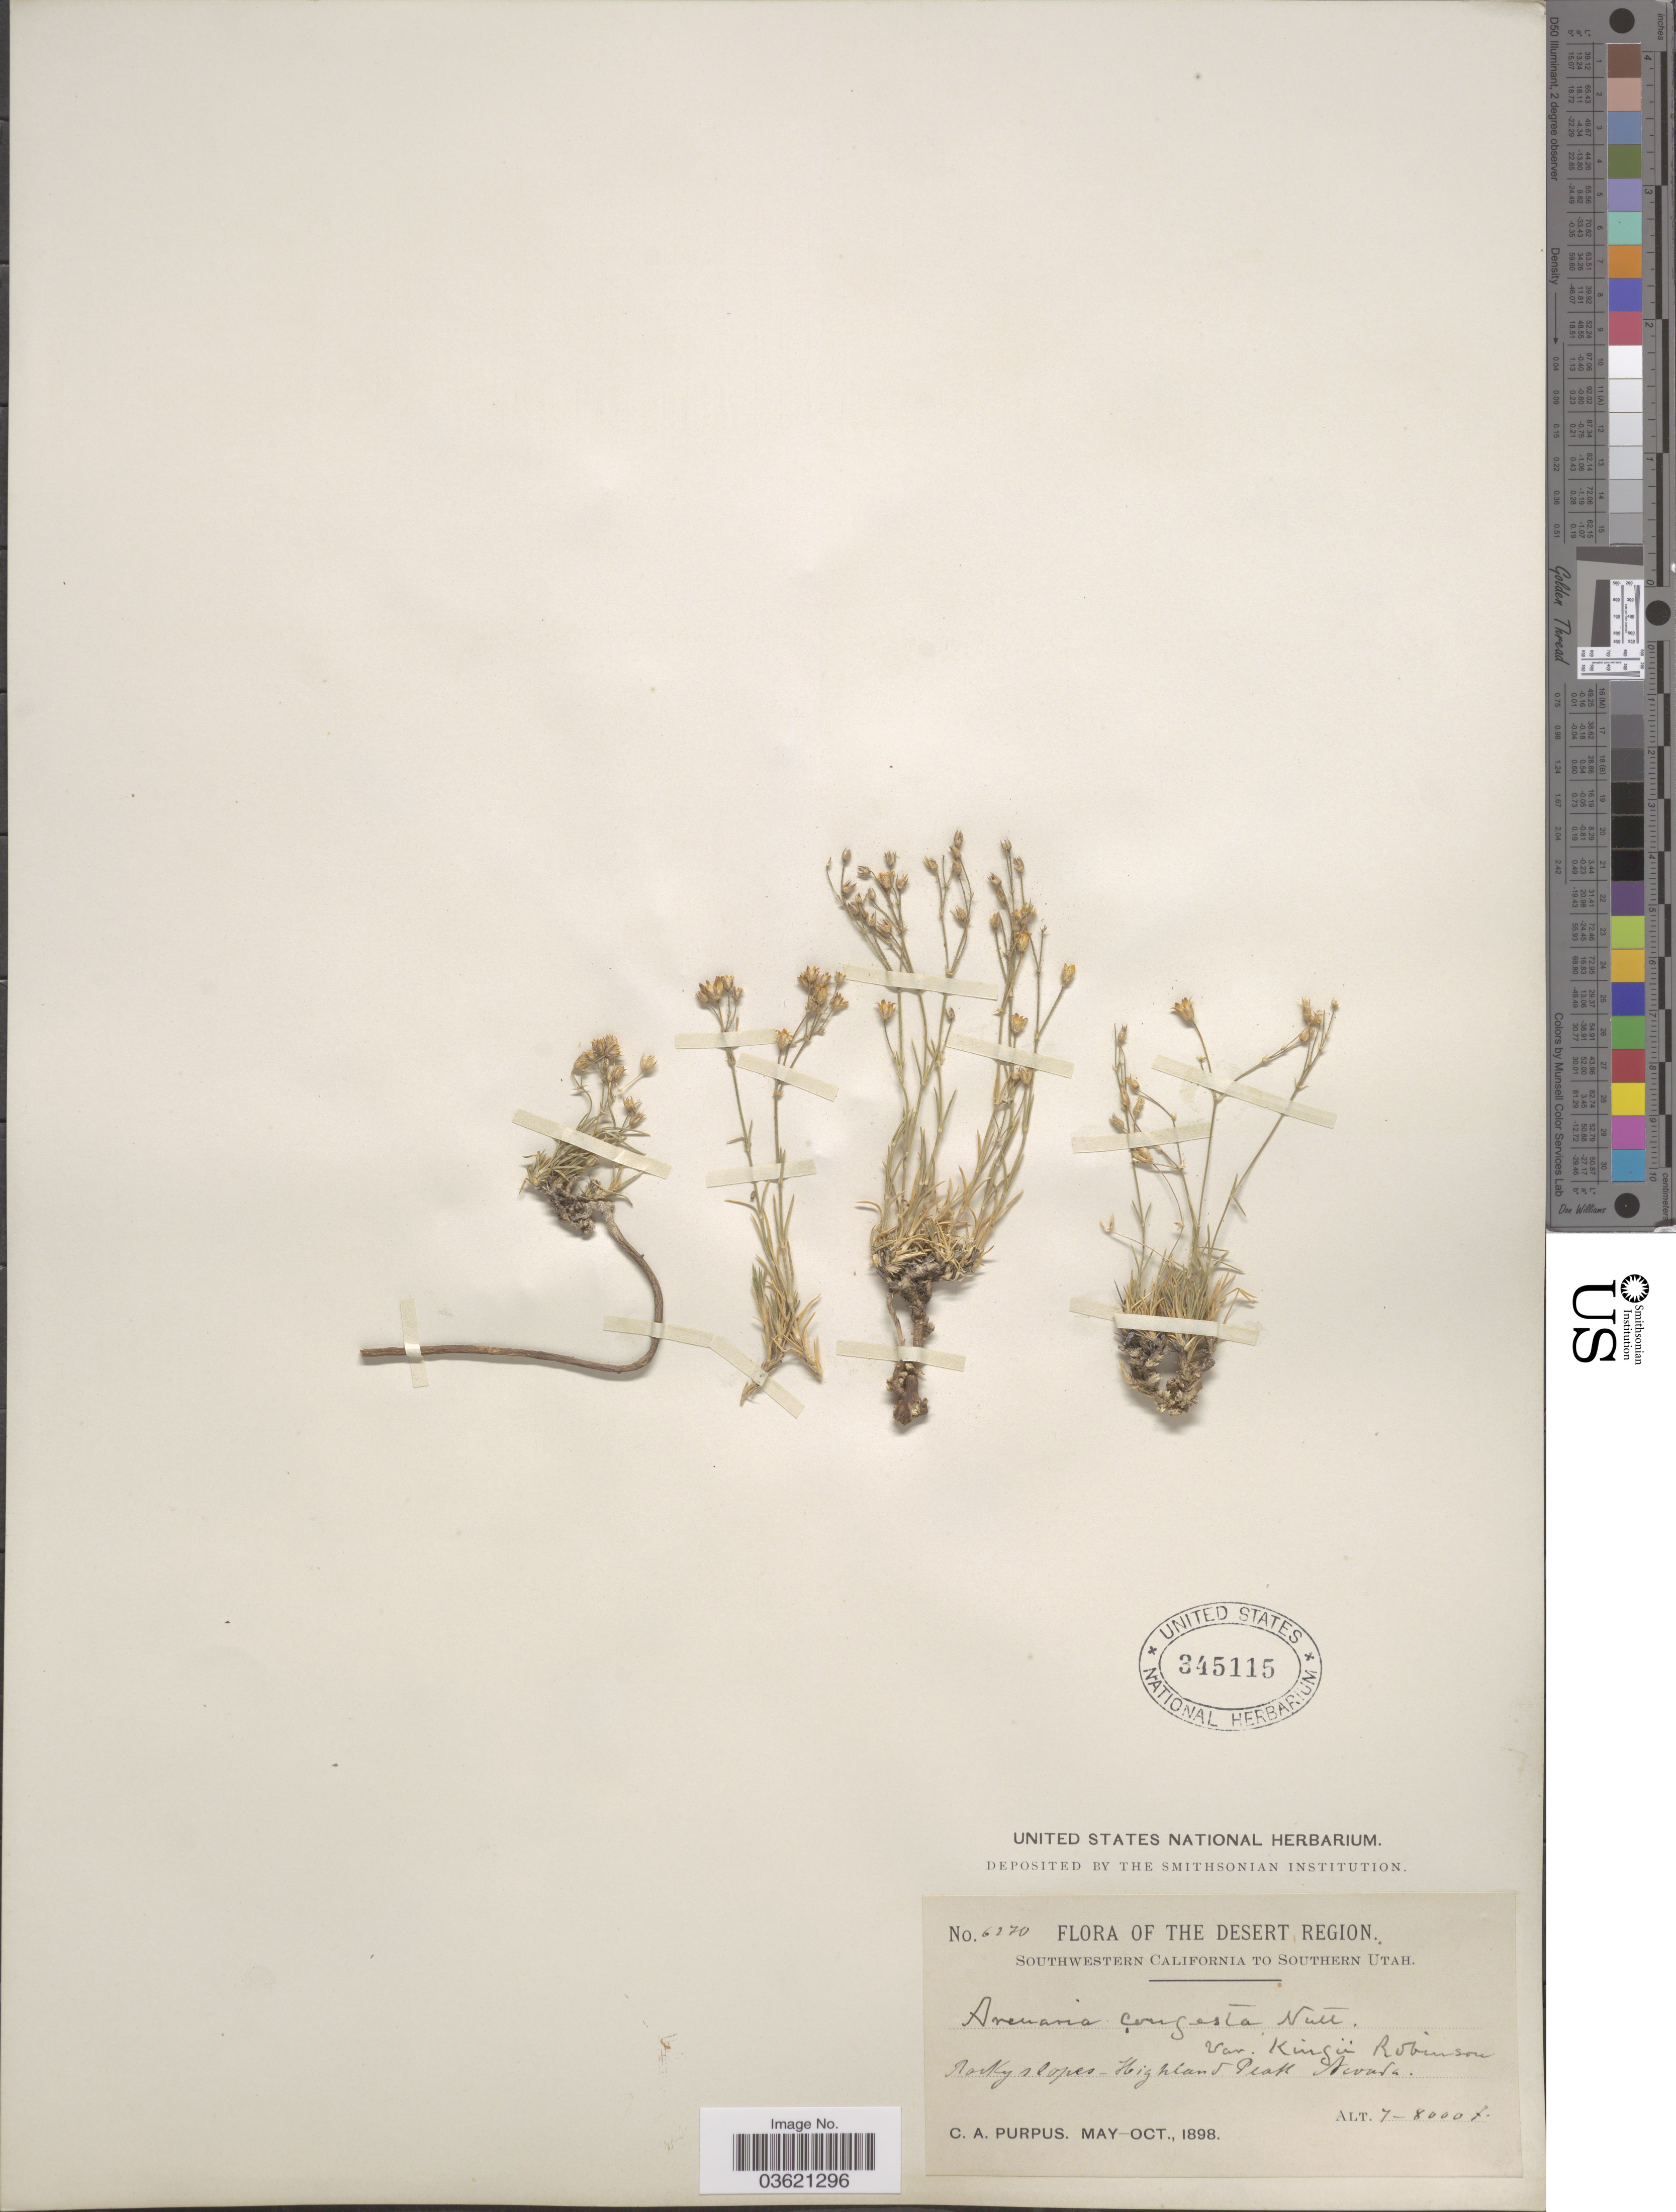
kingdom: Plantae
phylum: Tracheophyta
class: Magnoliopsida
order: Caryophyllales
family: Caryophyllaceae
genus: Eremogone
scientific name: Eremogone kingii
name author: (S. Watson) Ikonn.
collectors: C. A. Purpus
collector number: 6270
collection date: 1898-05/1898-10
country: United States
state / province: Utah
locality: The Desert Region. Southwestern California to Southern Utah. Rocky slopes - Highland Peak Nevada.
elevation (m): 2134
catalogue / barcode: US 345115